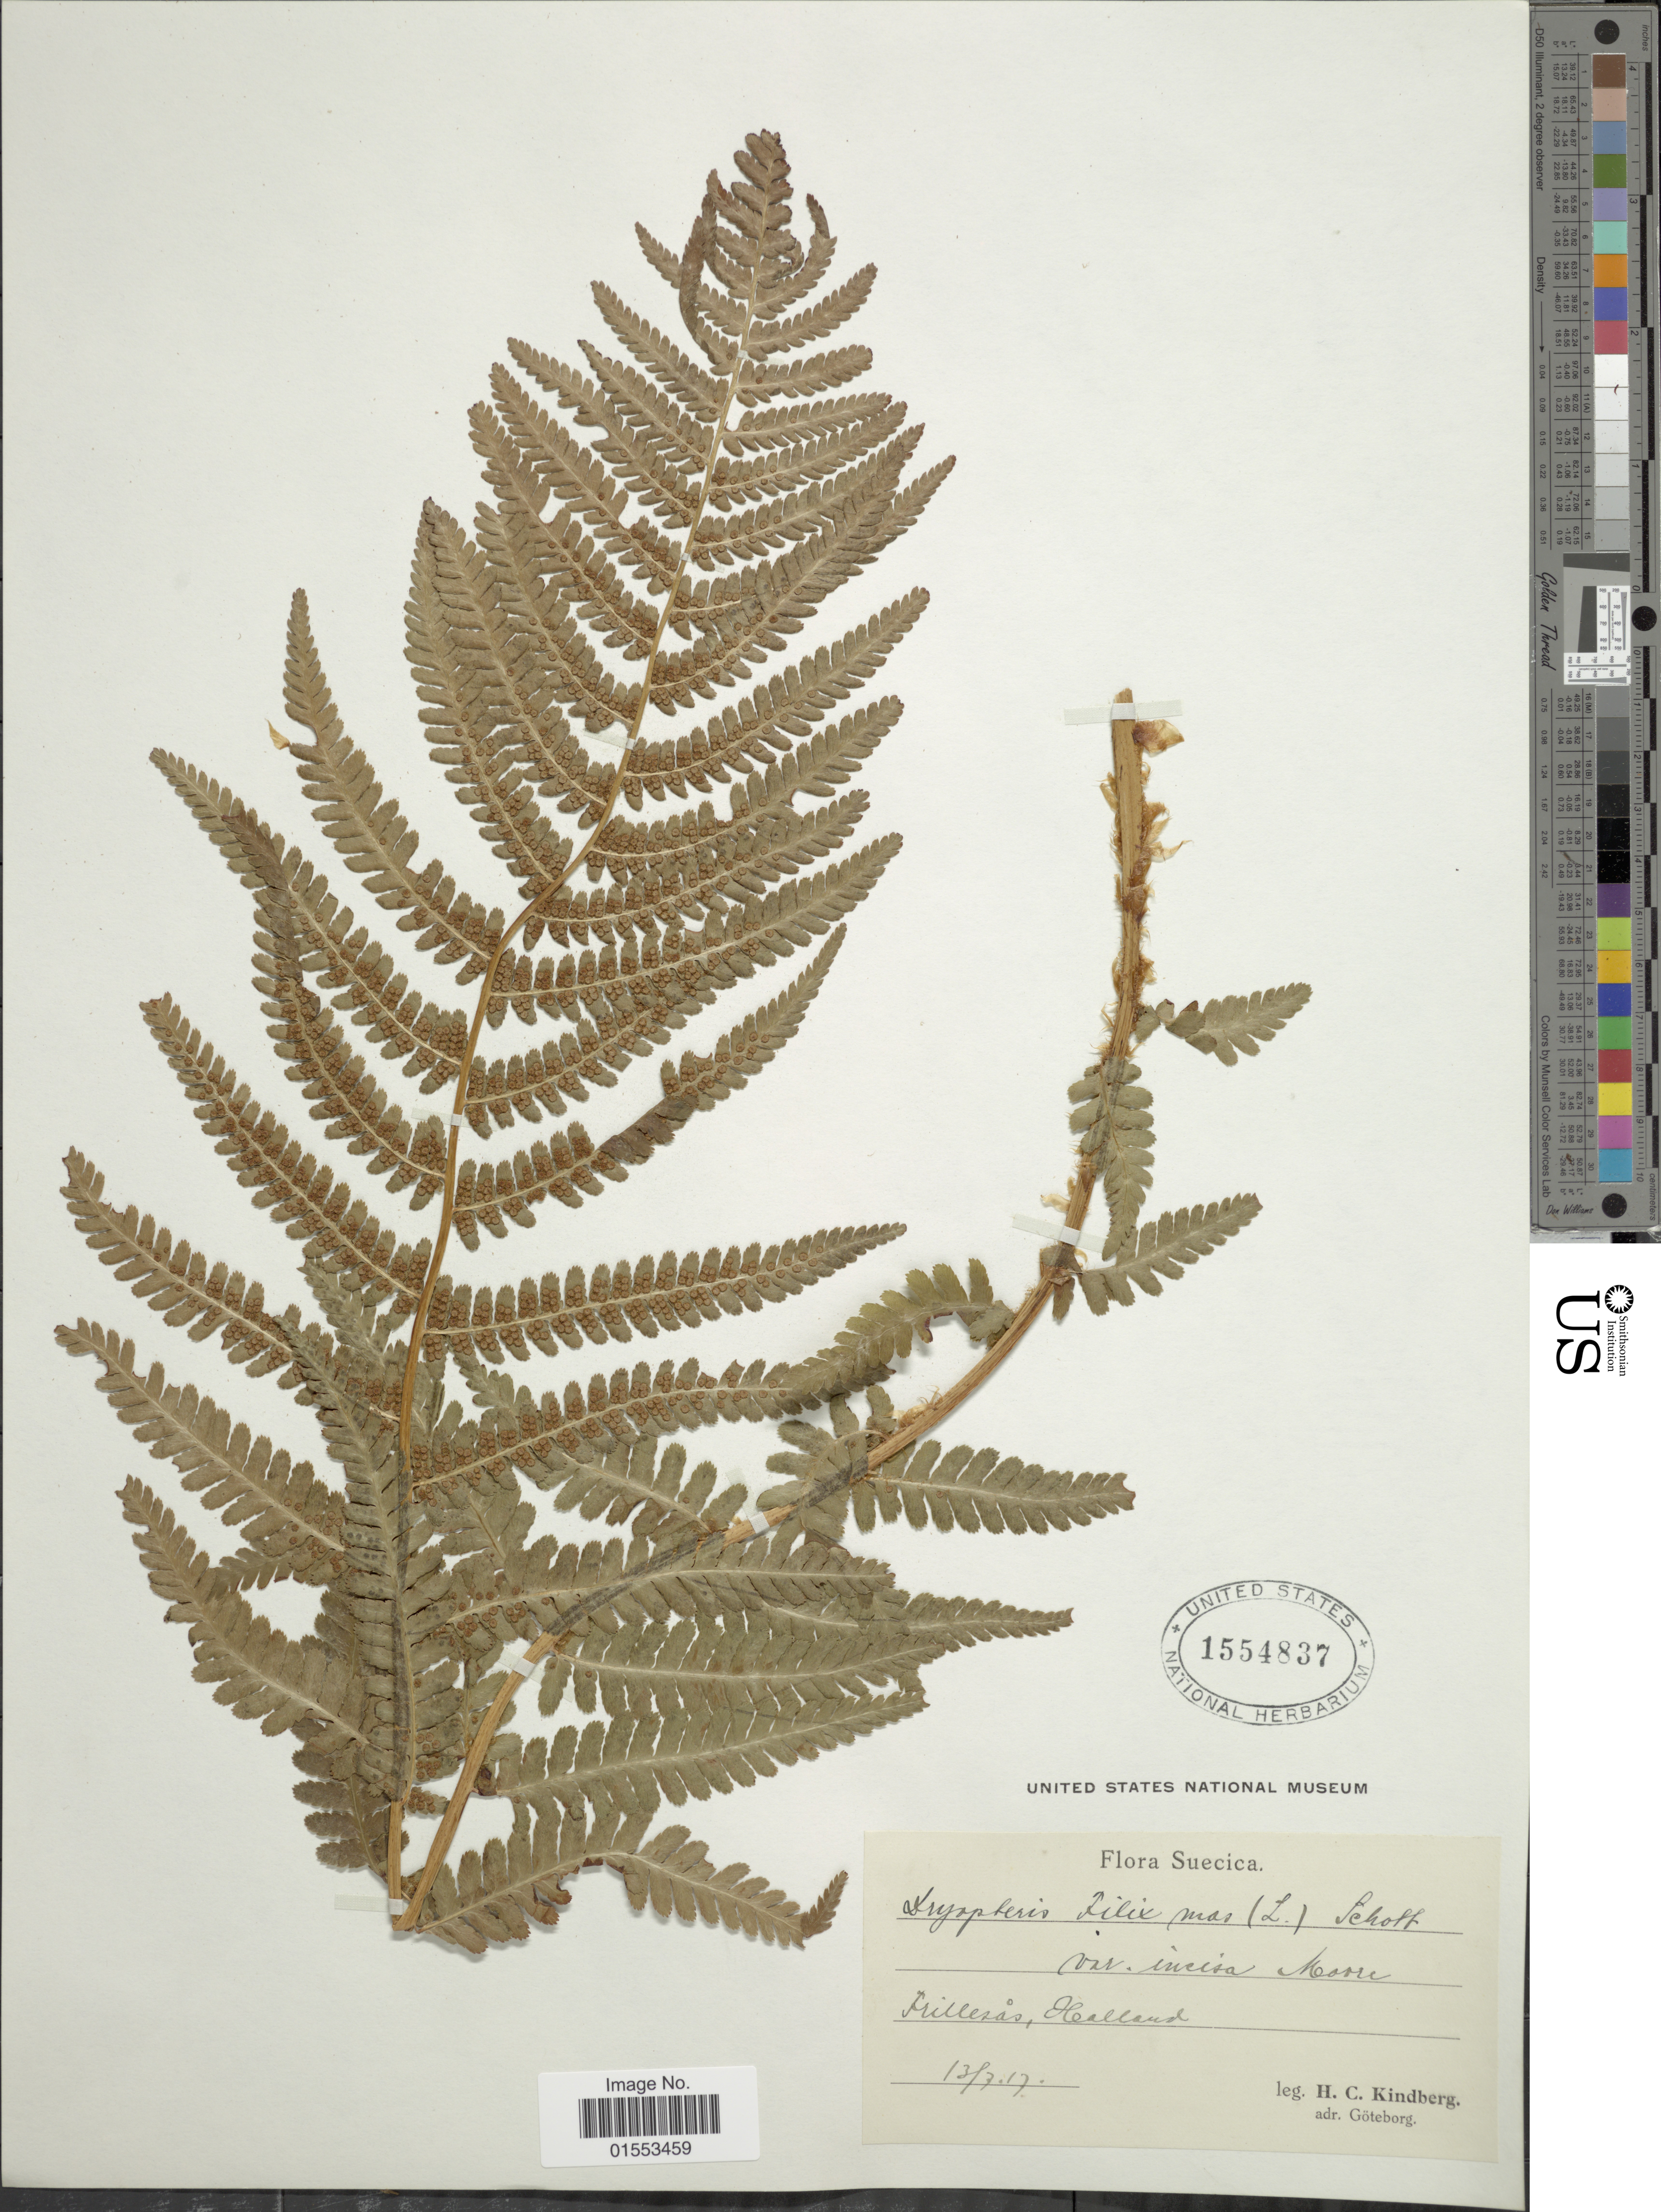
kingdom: Plantae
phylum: Tracheophyta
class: Polypodiopsida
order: Polypodiales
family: Dryopteridaceae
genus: Dryopteris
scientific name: Dryopteris filix-mas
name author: (L.) Schott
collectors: H. Kindberg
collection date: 1917-07-13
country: Sweden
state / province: Halland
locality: Frillesås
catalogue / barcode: US 1554837